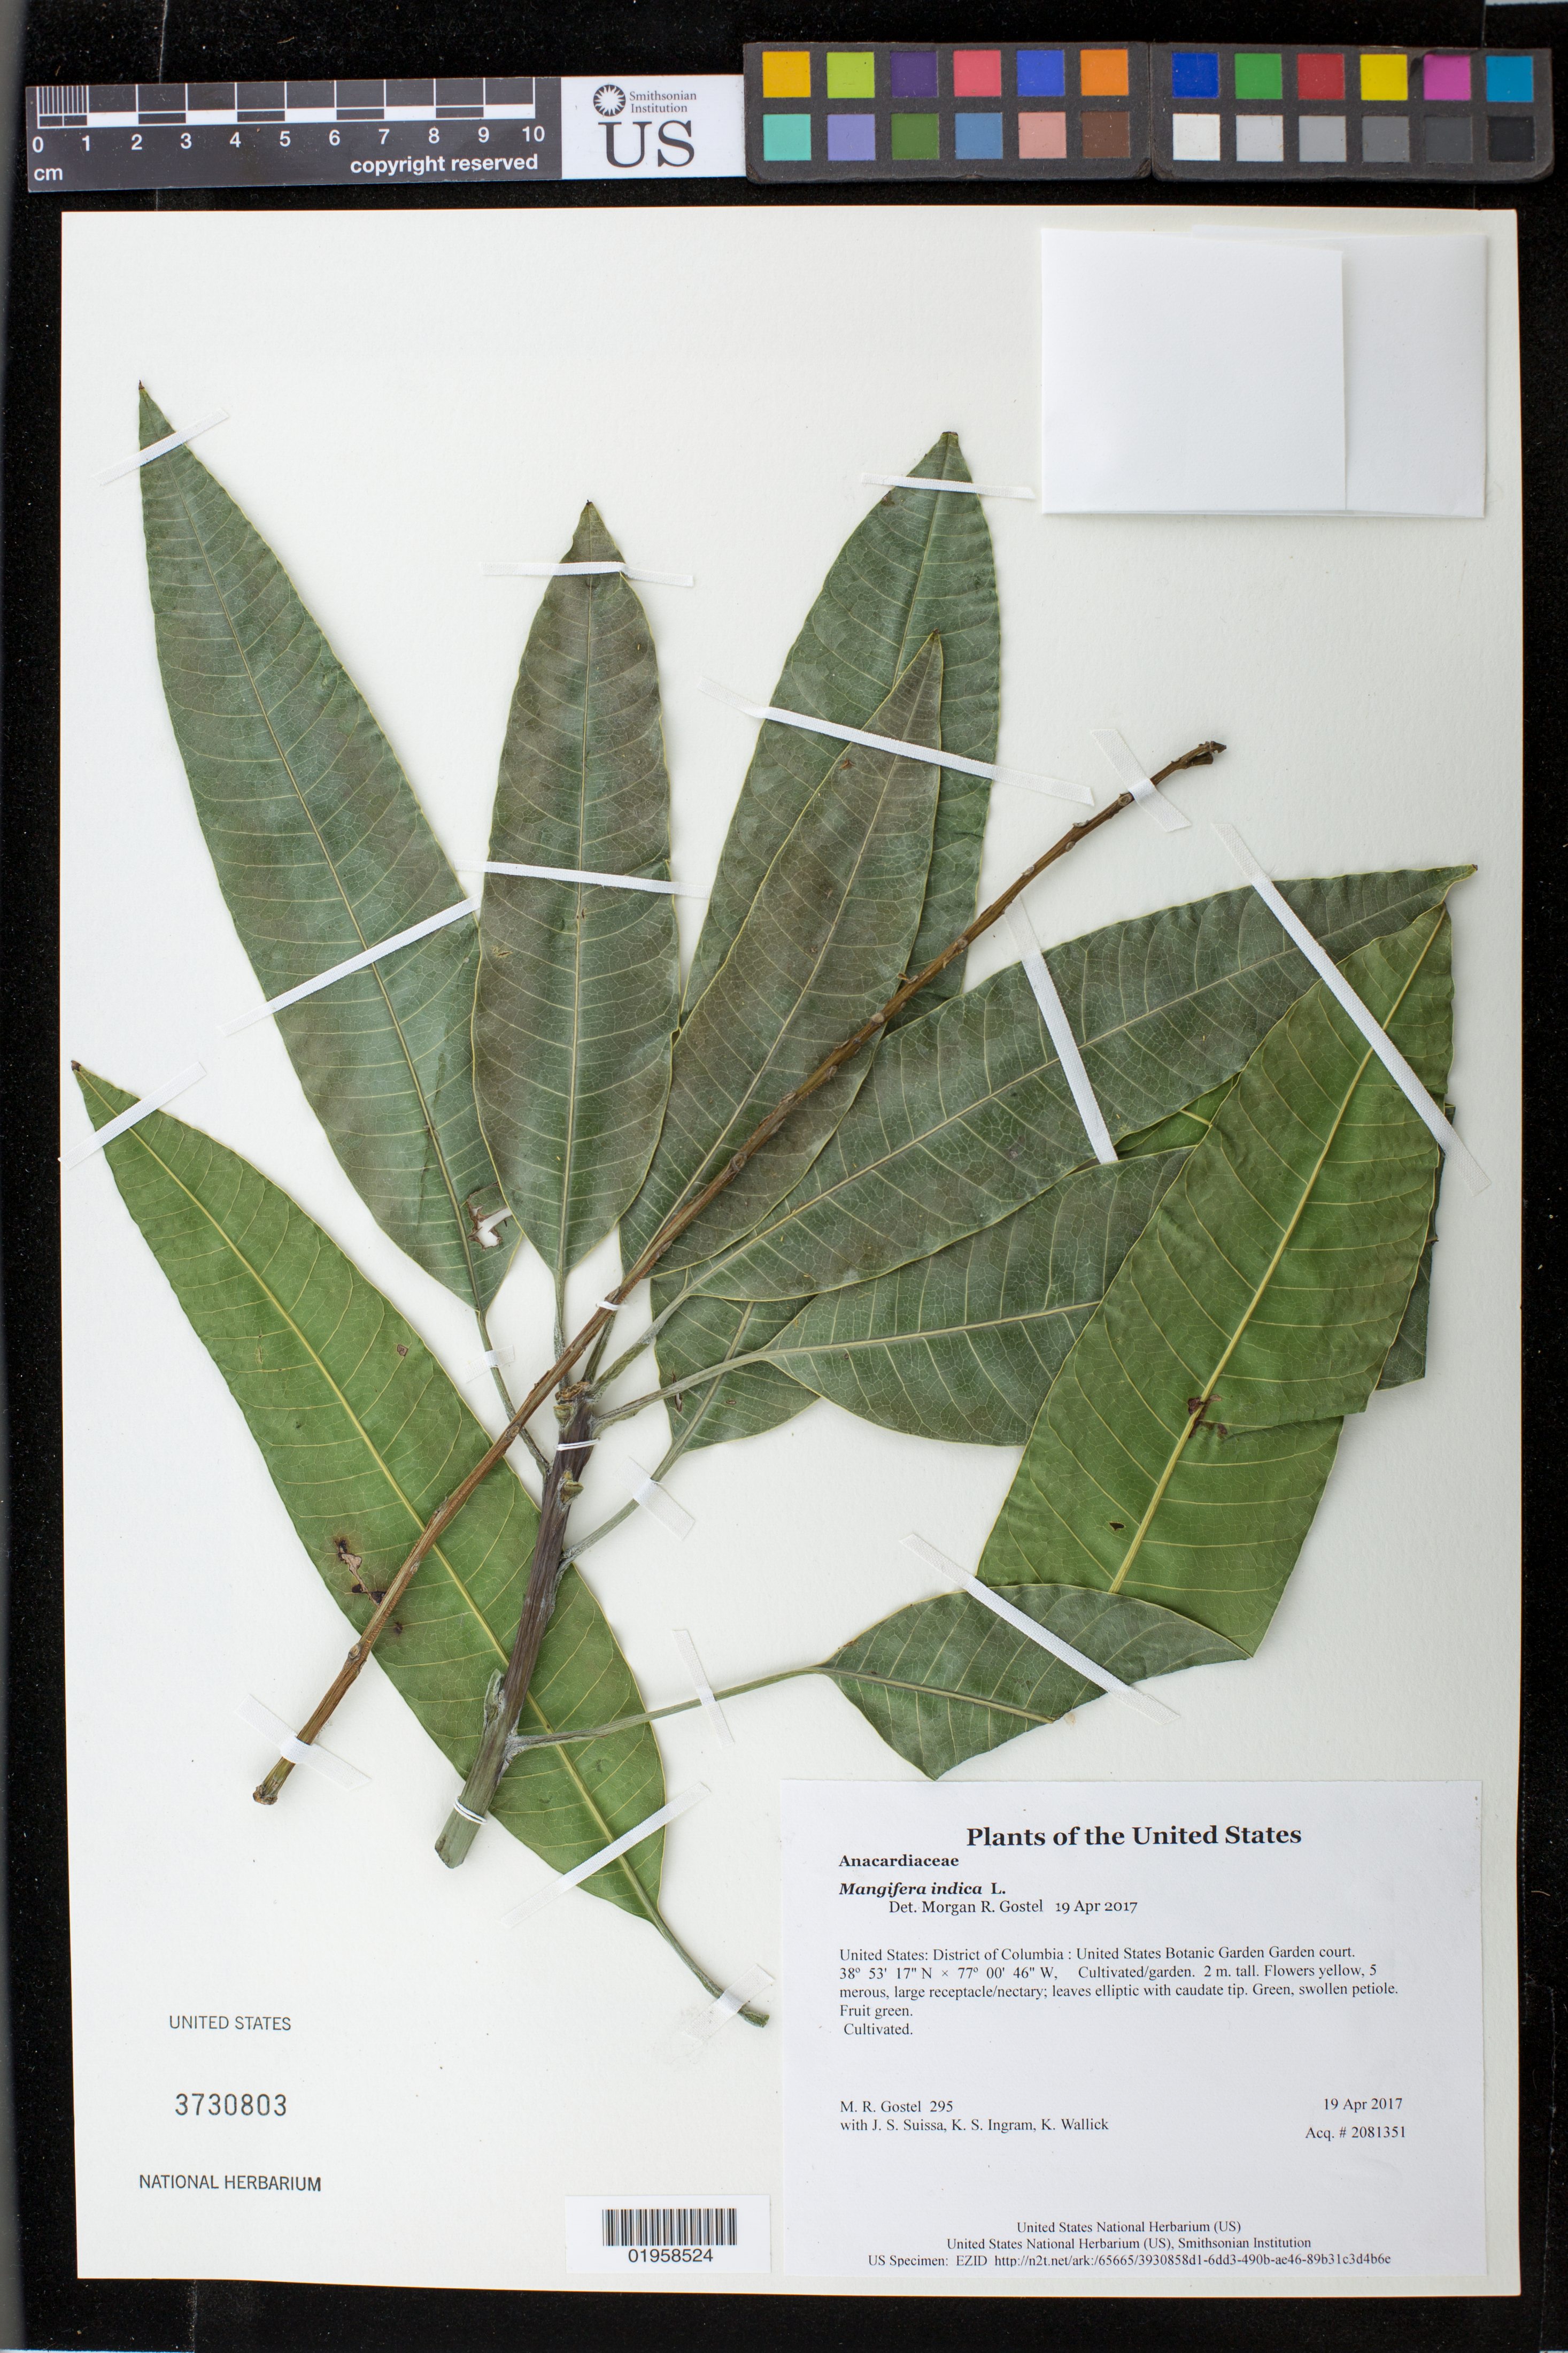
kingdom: Plantae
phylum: Tracheophyta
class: Magnoliopsida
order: Sapindales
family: Anacardiaceae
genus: Mangifera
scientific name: Mangifera indica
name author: L.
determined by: Gostel, M. R.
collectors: M. R. Gostel, J. S. Suissa, K. S. Ingram & K. Wallick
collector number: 295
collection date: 2017-04-19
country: United States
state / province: District of Columbia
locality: United States Botanic Garden Garden court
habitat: Cultivated/garden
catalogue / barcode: US 3730803